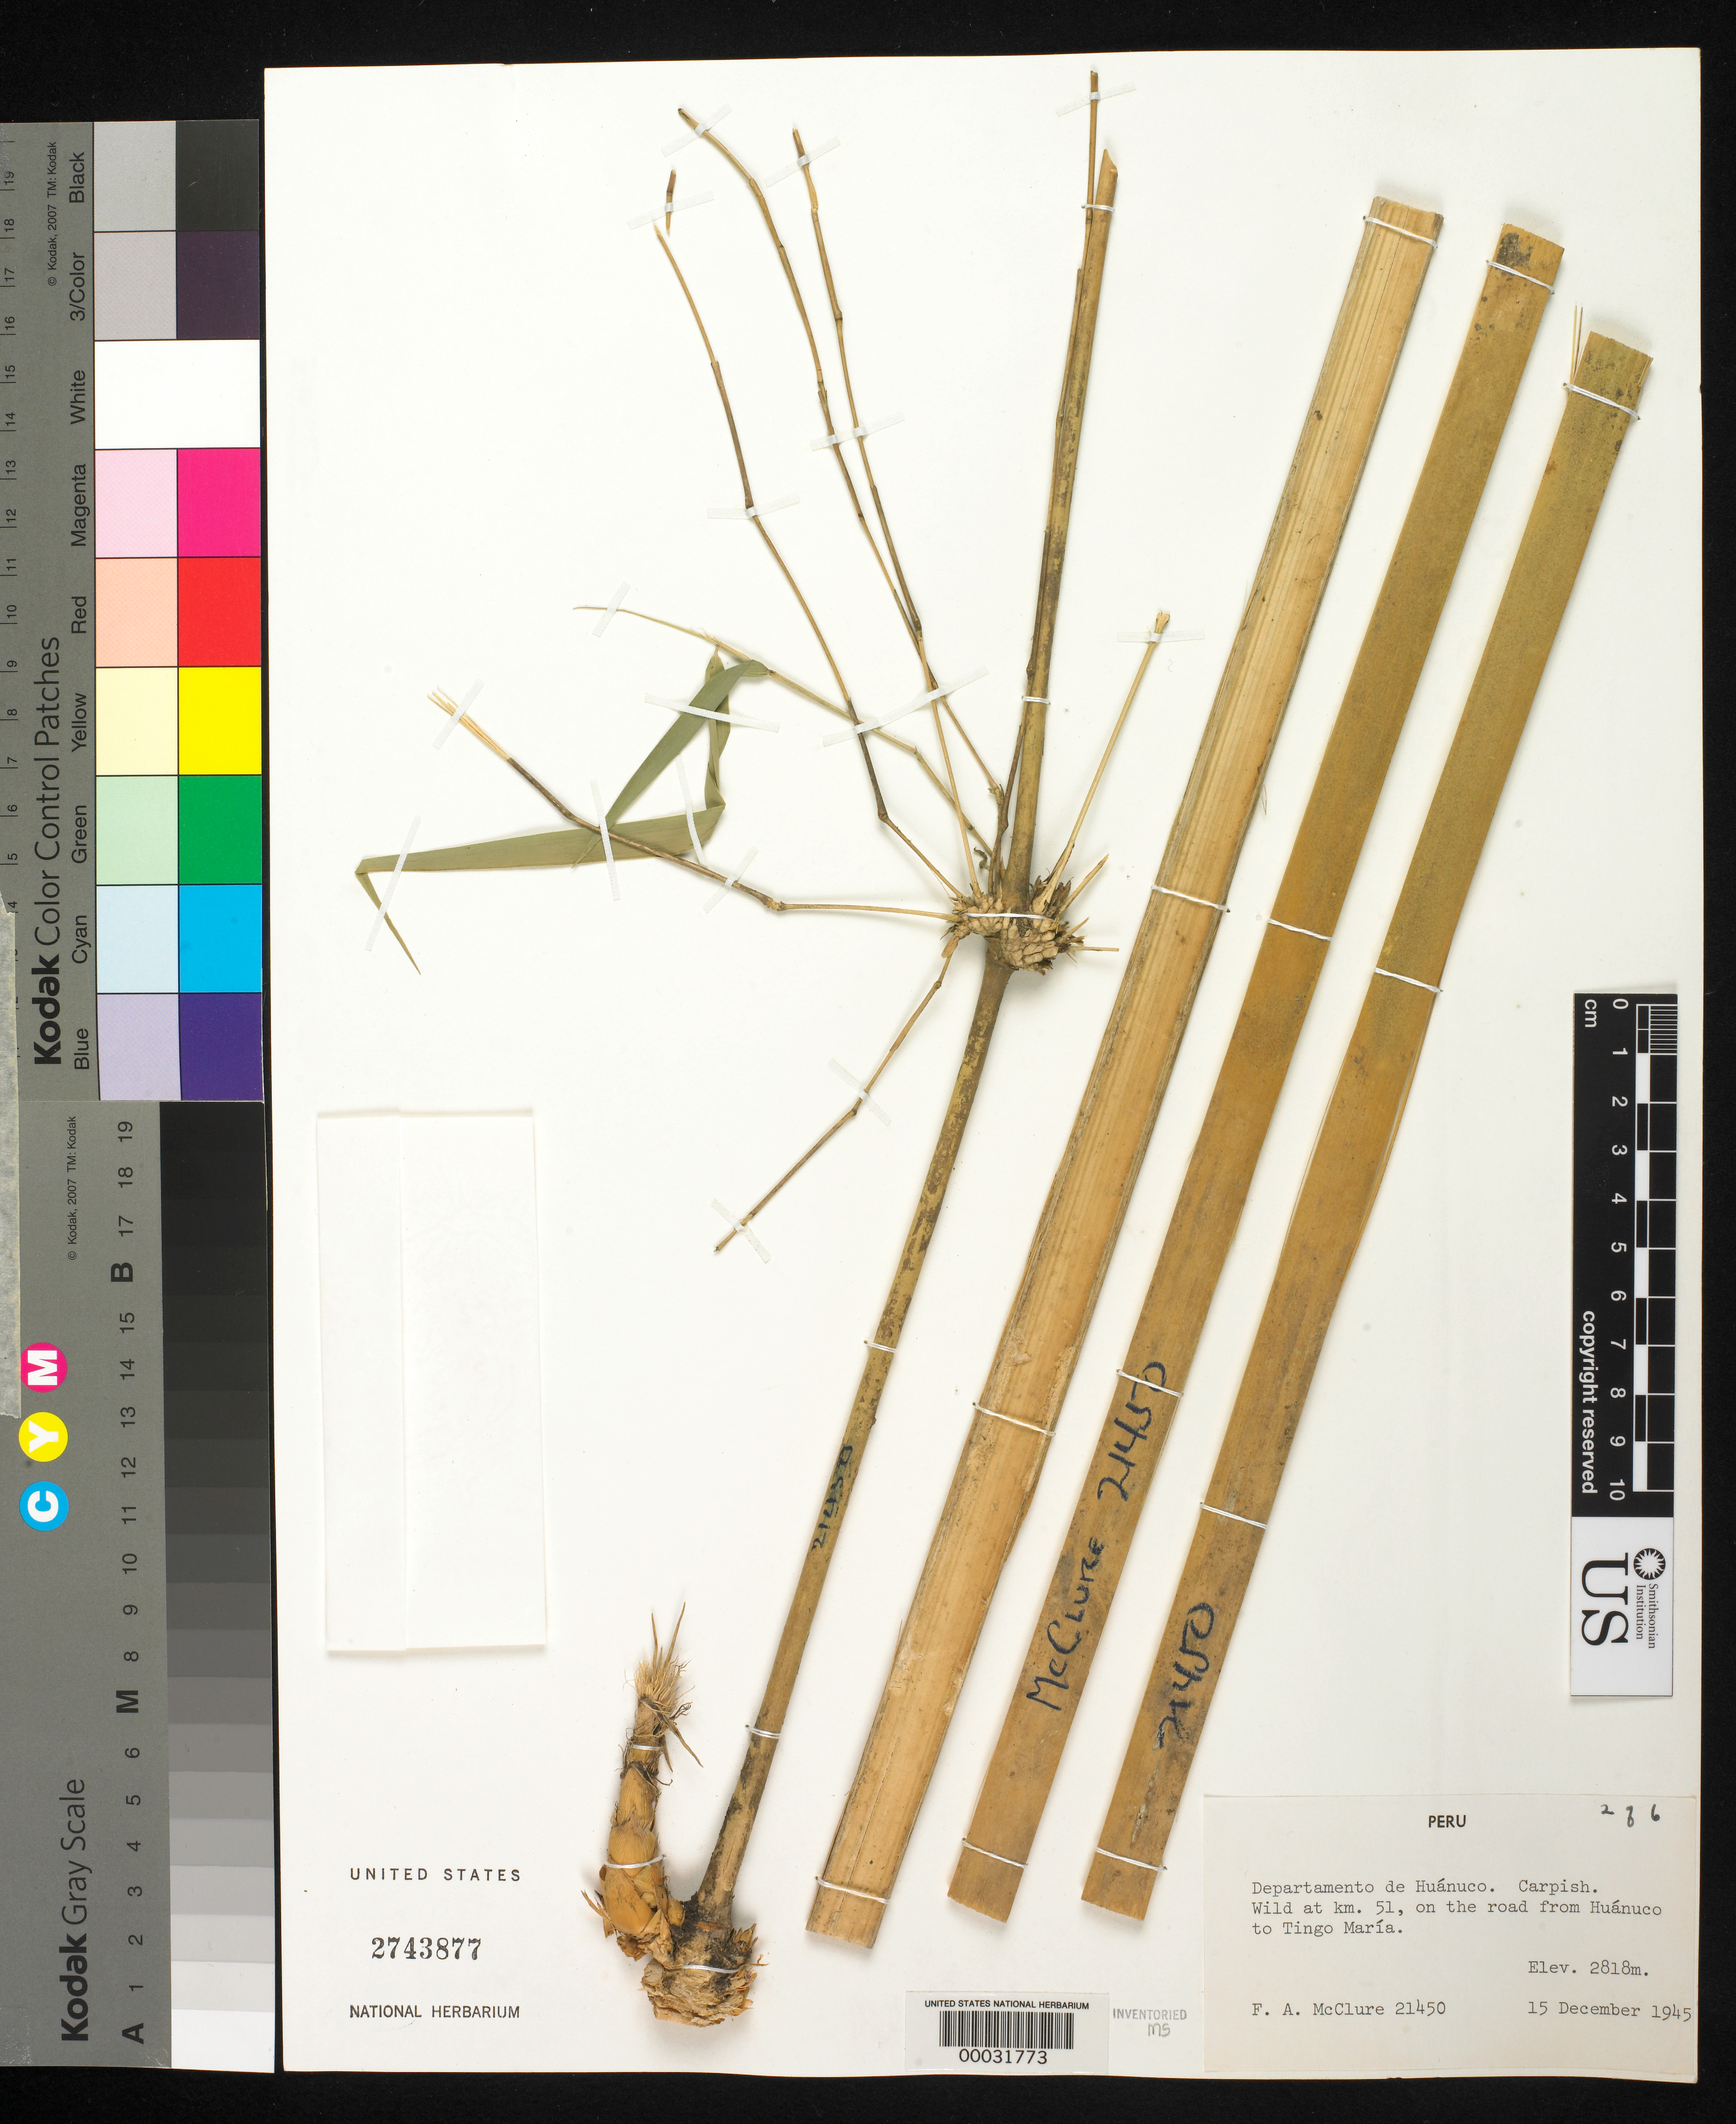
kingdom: Plantae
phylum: Tracheophyta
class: Liliopsida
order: Poales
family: Poaceae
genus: Aulonemia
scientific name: Aulonemia hirtula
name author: (Pilg.) McClure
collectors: F. A. McClure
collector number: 21450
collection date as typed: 15 Dec 1945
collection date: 1945-12-15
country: Peru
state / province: Huánuco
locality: Carpish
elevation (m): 2818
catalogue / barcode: US 2743877